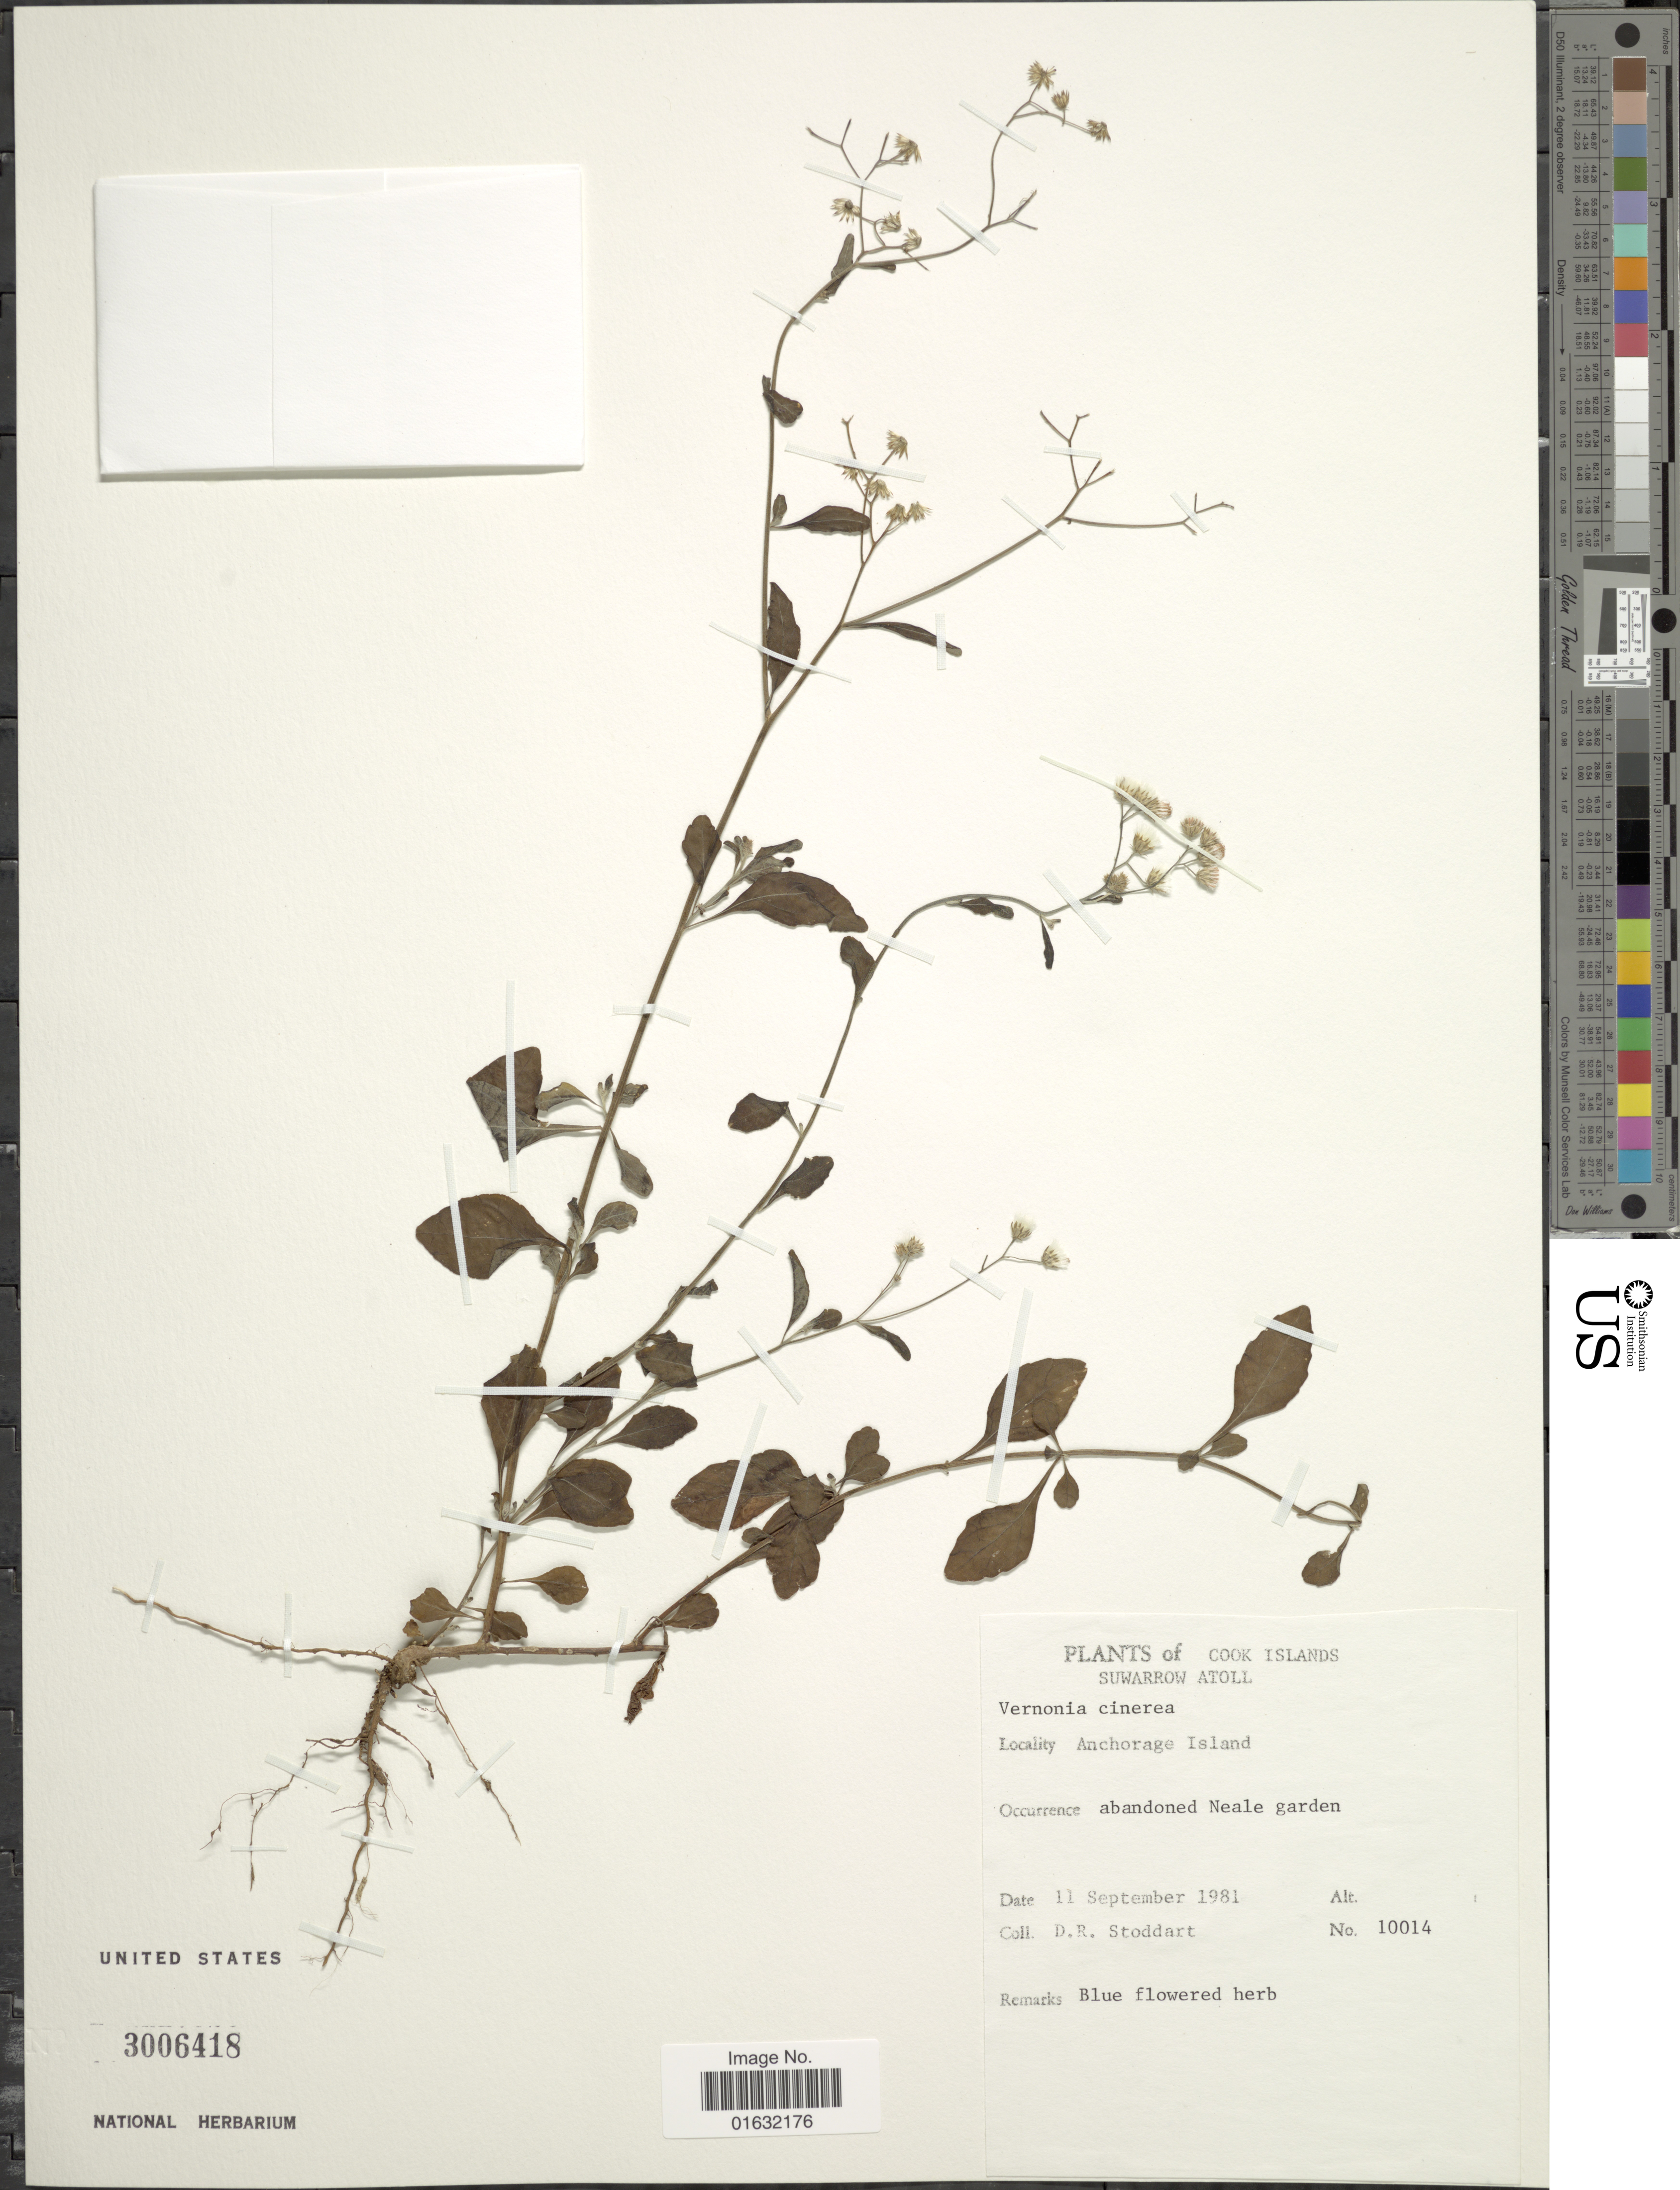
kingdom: Plantae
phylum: Tracheophyta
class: Magnoliopsida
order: Asterales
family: Asteraceae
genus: Cyanthillium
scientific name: Cyanthillium cinereum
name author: (L.) H. Rob.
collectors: D. R. Stoddart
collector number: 10014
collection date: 1981-09-11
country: Cook Islands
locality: Suwarrow Atoll, Anchorage Island, abandoned Neale garden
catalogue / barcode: US 3006418